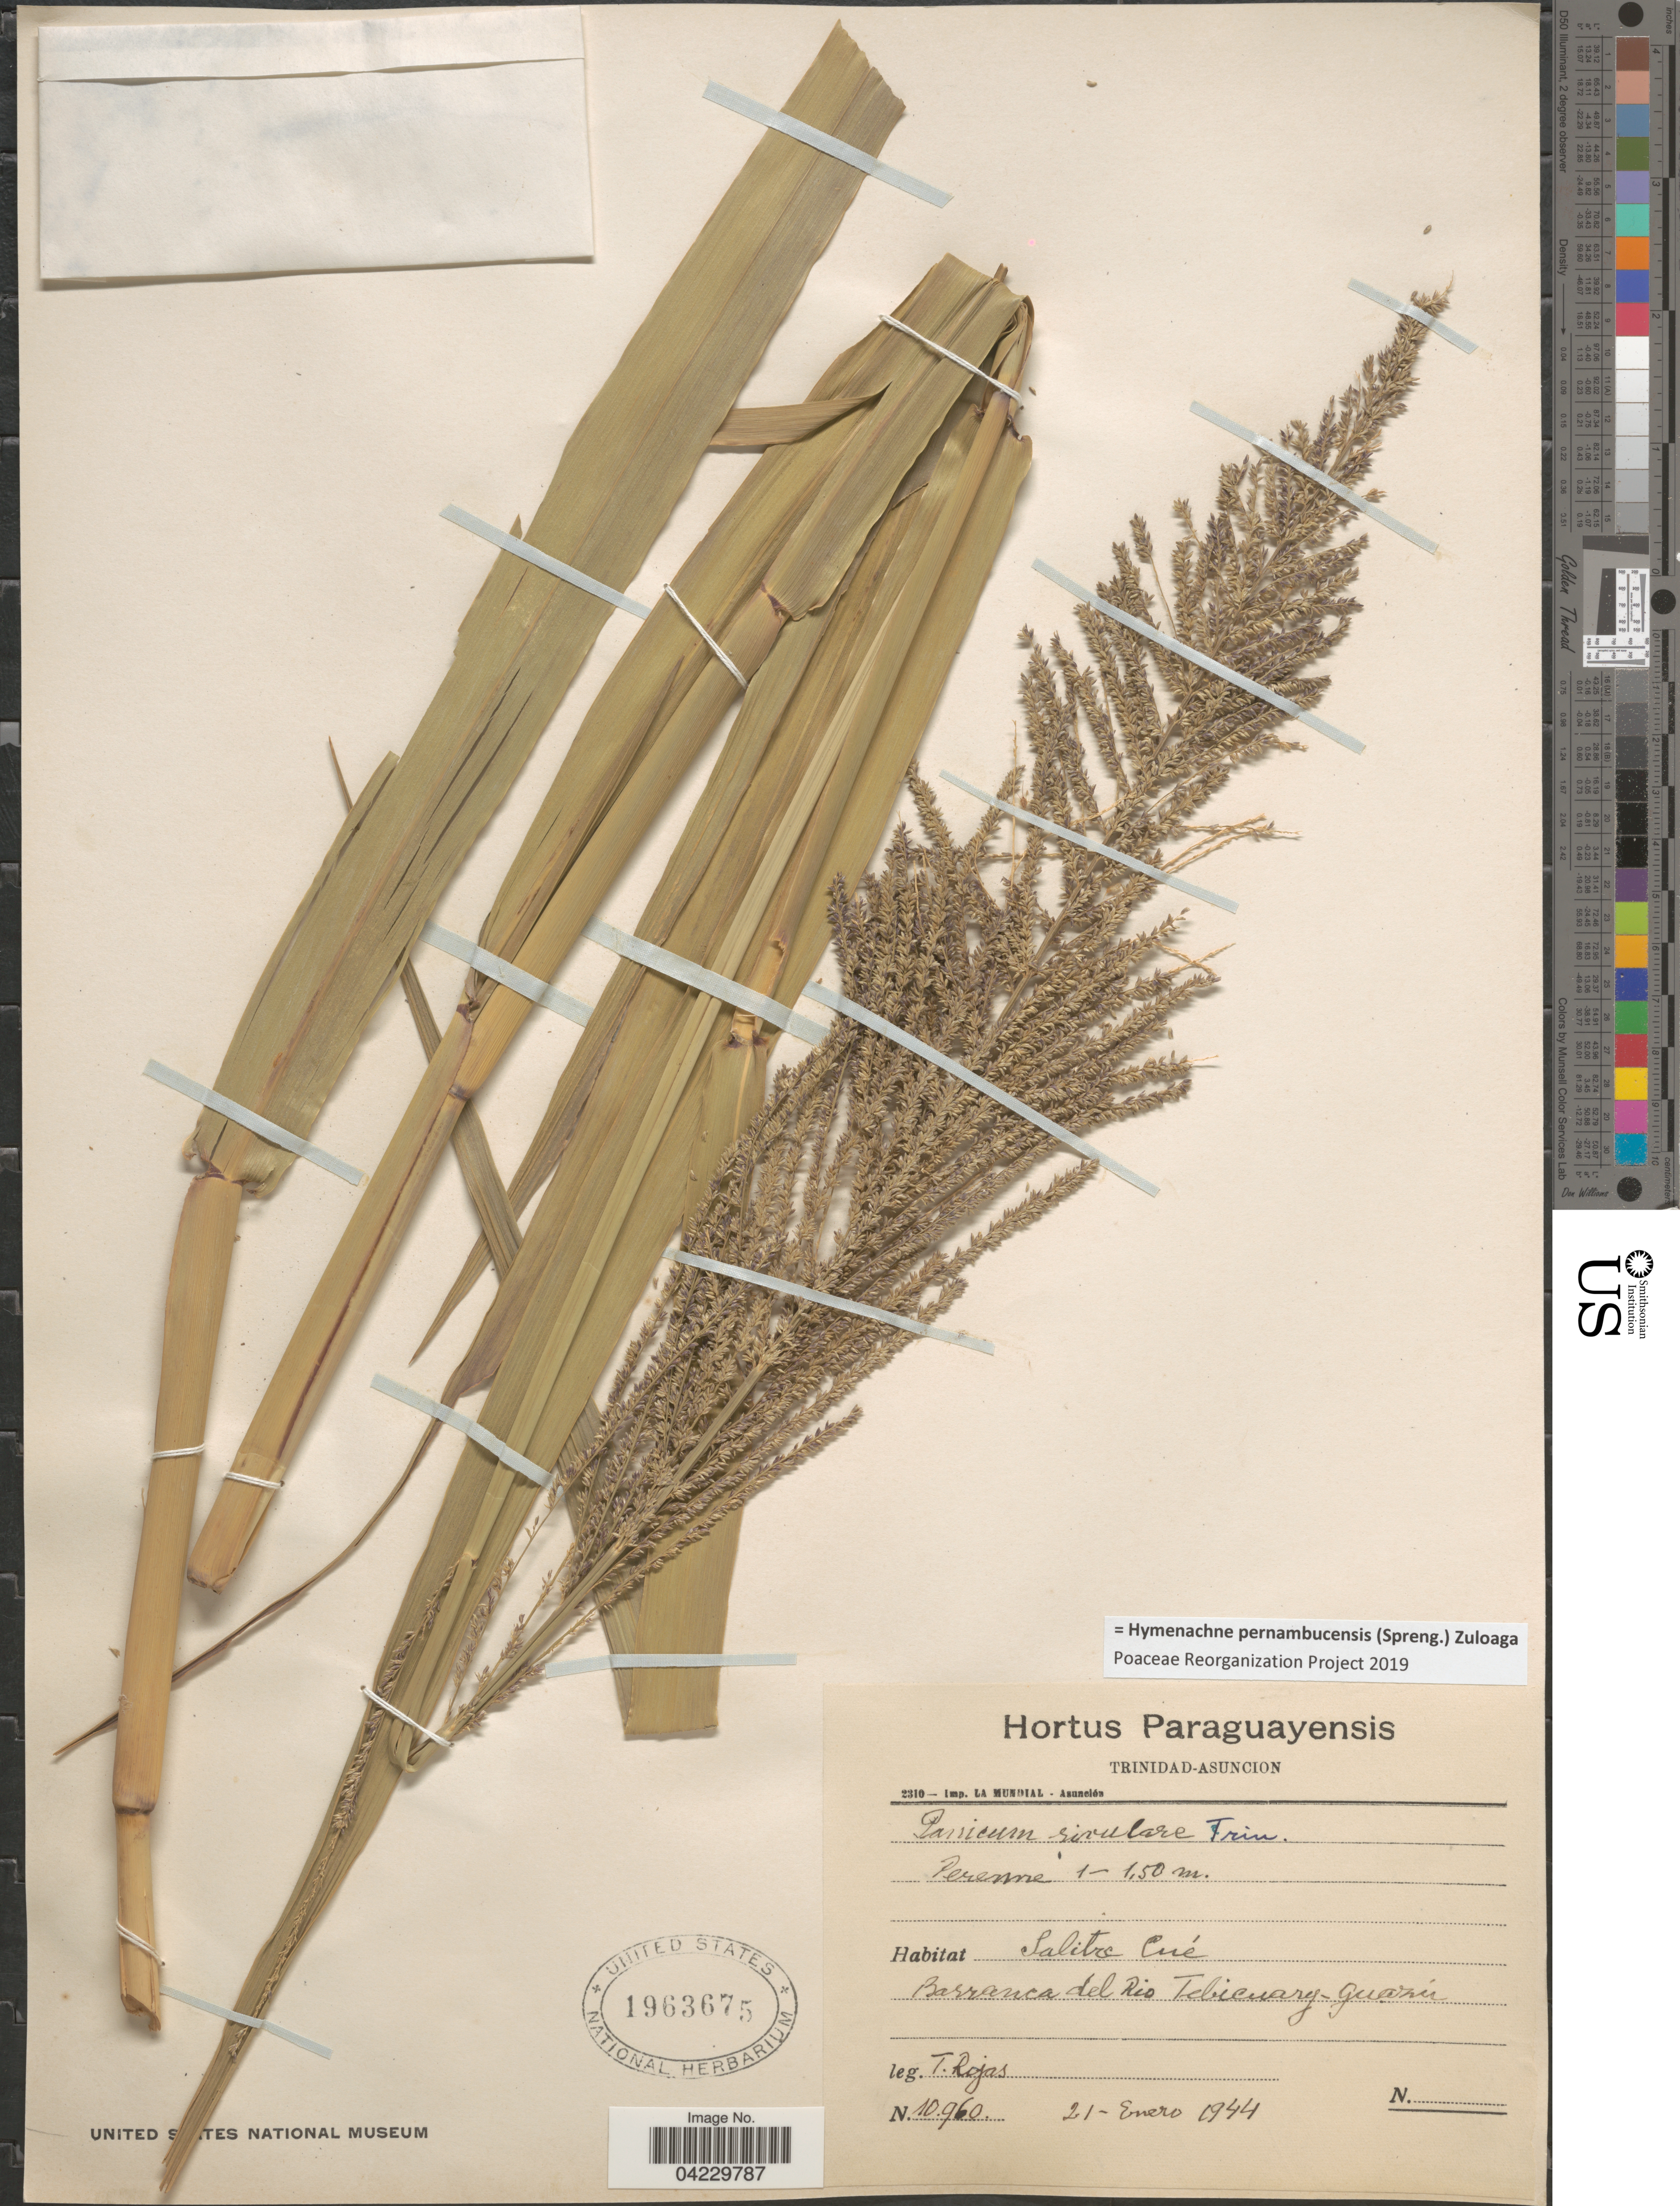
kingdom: Plantae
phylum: Tracheophyta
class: Liliopsida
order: Poales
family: Poaceae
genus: Hymenachne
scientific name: Hymenachne pernambucensis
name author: (Spreng.) Zuloaga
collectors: T. Rojas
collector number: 10960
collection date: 1944-01-21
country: Paraguay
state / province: Asuncion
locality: Salitre Cué. Barranca del Rio Tebicuary-Guazú.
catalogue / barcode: US 1963675